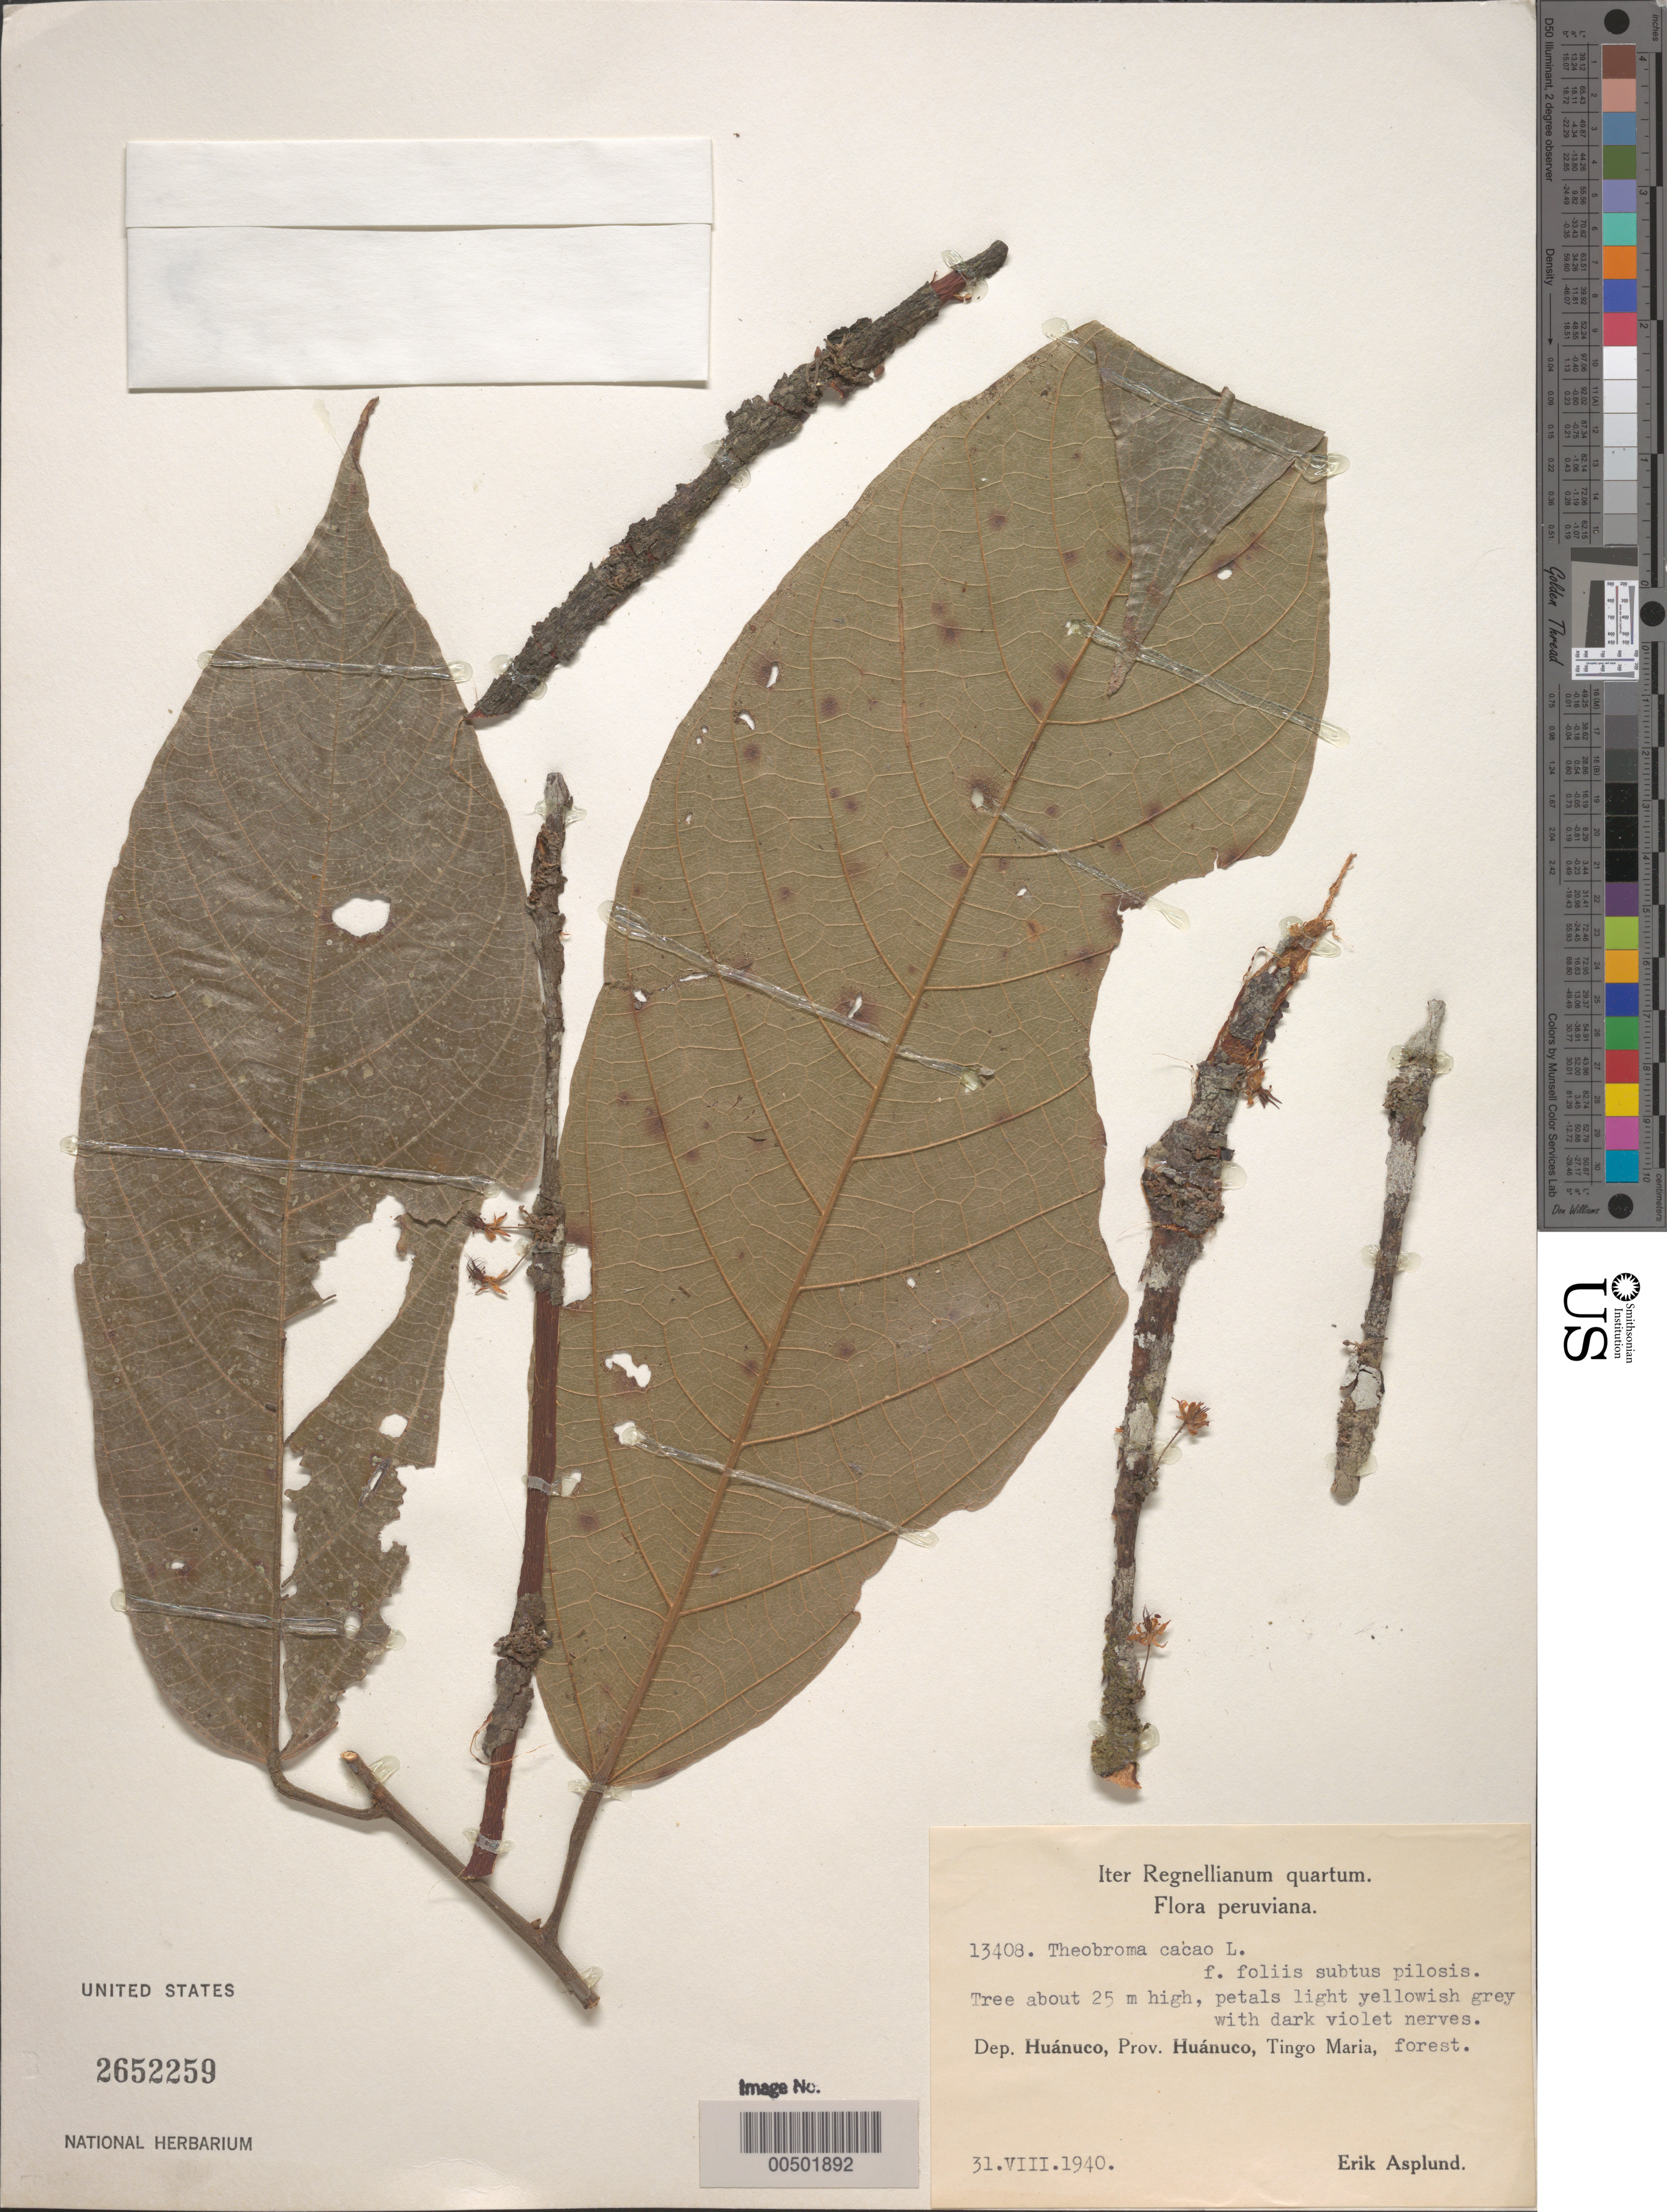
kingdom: Plantae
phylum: Tracheophyta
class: Magnoliopsida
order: Malvales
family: Malvaceae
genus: Theobroma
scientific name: Theobroma cacao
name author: L.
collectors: E. Asplund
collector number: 13408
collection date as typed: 31 Aug 1940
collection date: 1940-08-31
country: Peru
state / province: Huánuco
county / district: Leoncio Prado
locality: Tingo María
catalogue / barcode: US 2652259